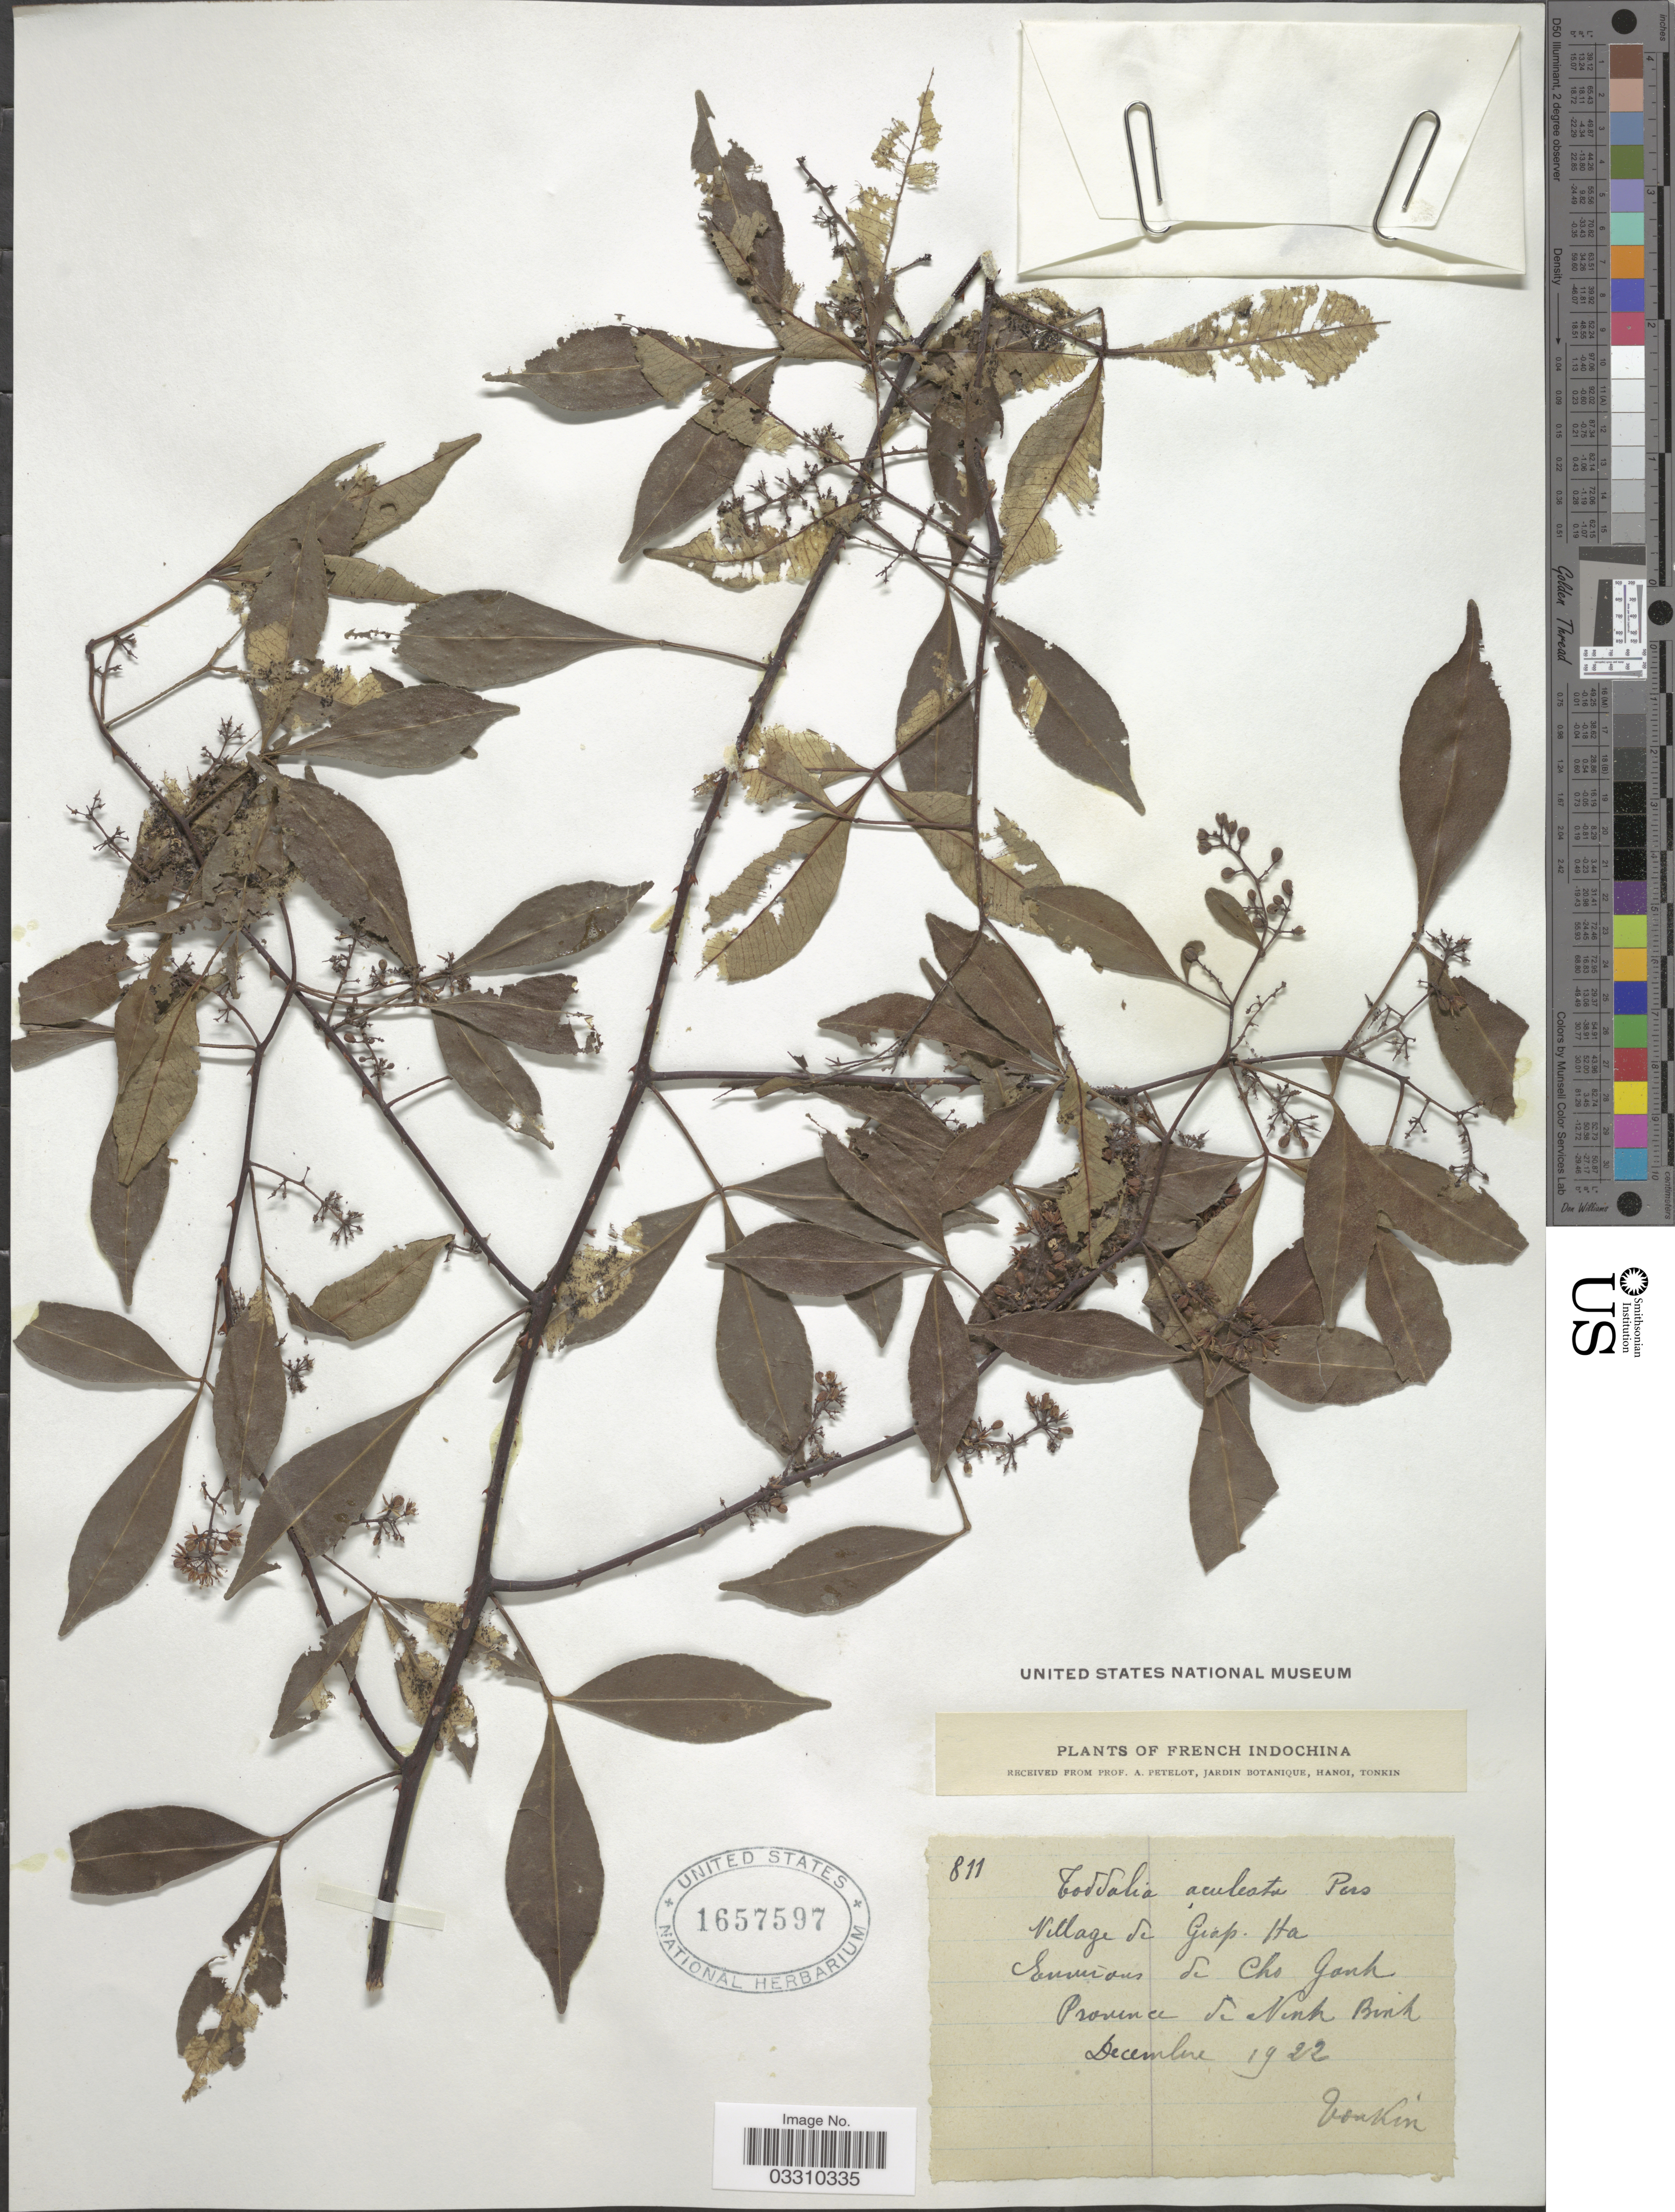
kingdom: Plantae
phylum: Tracheophyta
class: Magnoliopsida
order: Sapindales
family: Rutaceae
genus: Zanthoxylum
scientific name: Zanthoxylum asiaticum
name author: (L.) Appelhans et al.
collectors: A. Petelot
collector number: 811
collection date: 1922-12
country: Vietnam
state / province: Ninh Binh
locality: French Indochina. Environs de Cho Ganh.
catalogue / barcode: US 1657597